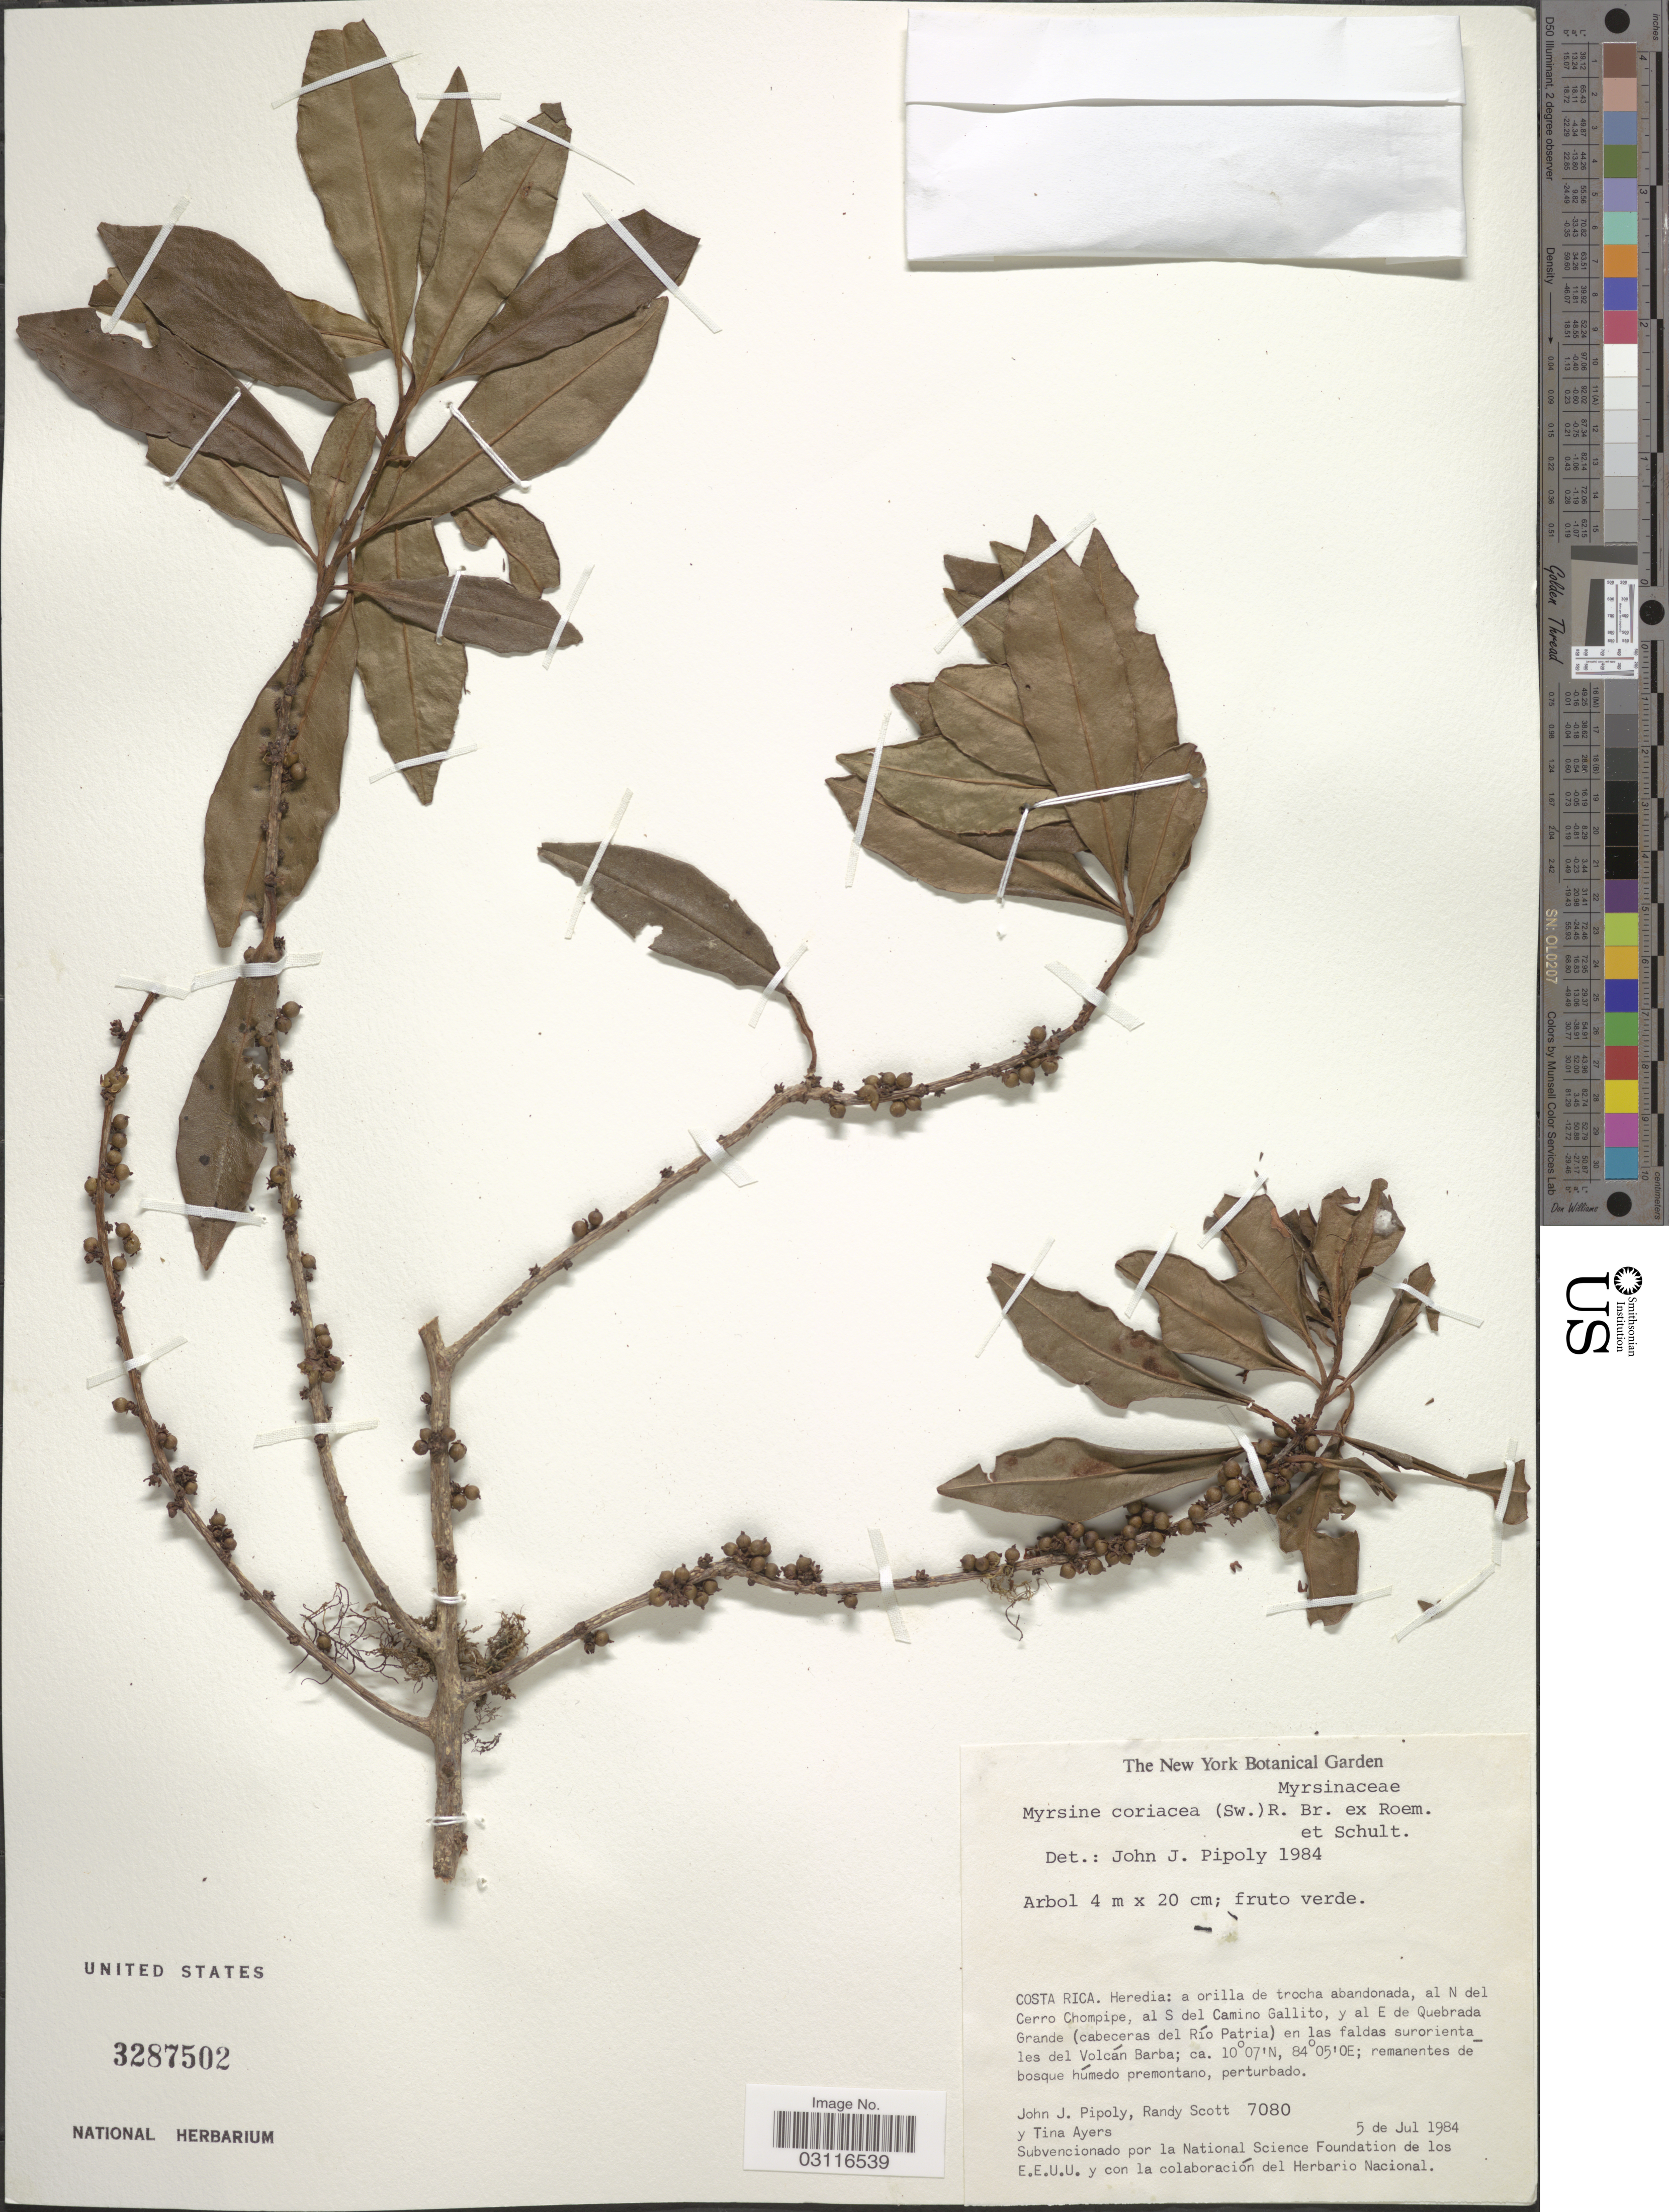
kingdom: Plantae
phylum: Tracheophyta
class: Magnoliopsida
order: Ericales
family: Primulaceae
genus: Myrsine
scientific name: Myrsine coriacea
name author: (Sw.) R. Br. ex Roem. & Schult.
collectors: J. J. Pipoly, R. Scott & T. J. Ayers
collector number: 7080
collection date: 1984-07-05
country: Costa Rica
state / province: Heredia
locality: A orilla de trocha abandonada, al N del Cerro Chompipe, al S del Camino Gallito, y al E de Quebrada Grande (cabeceras del Río Patria) en las faldas surorientales del Volcán Barba.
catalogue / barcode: US 3287502